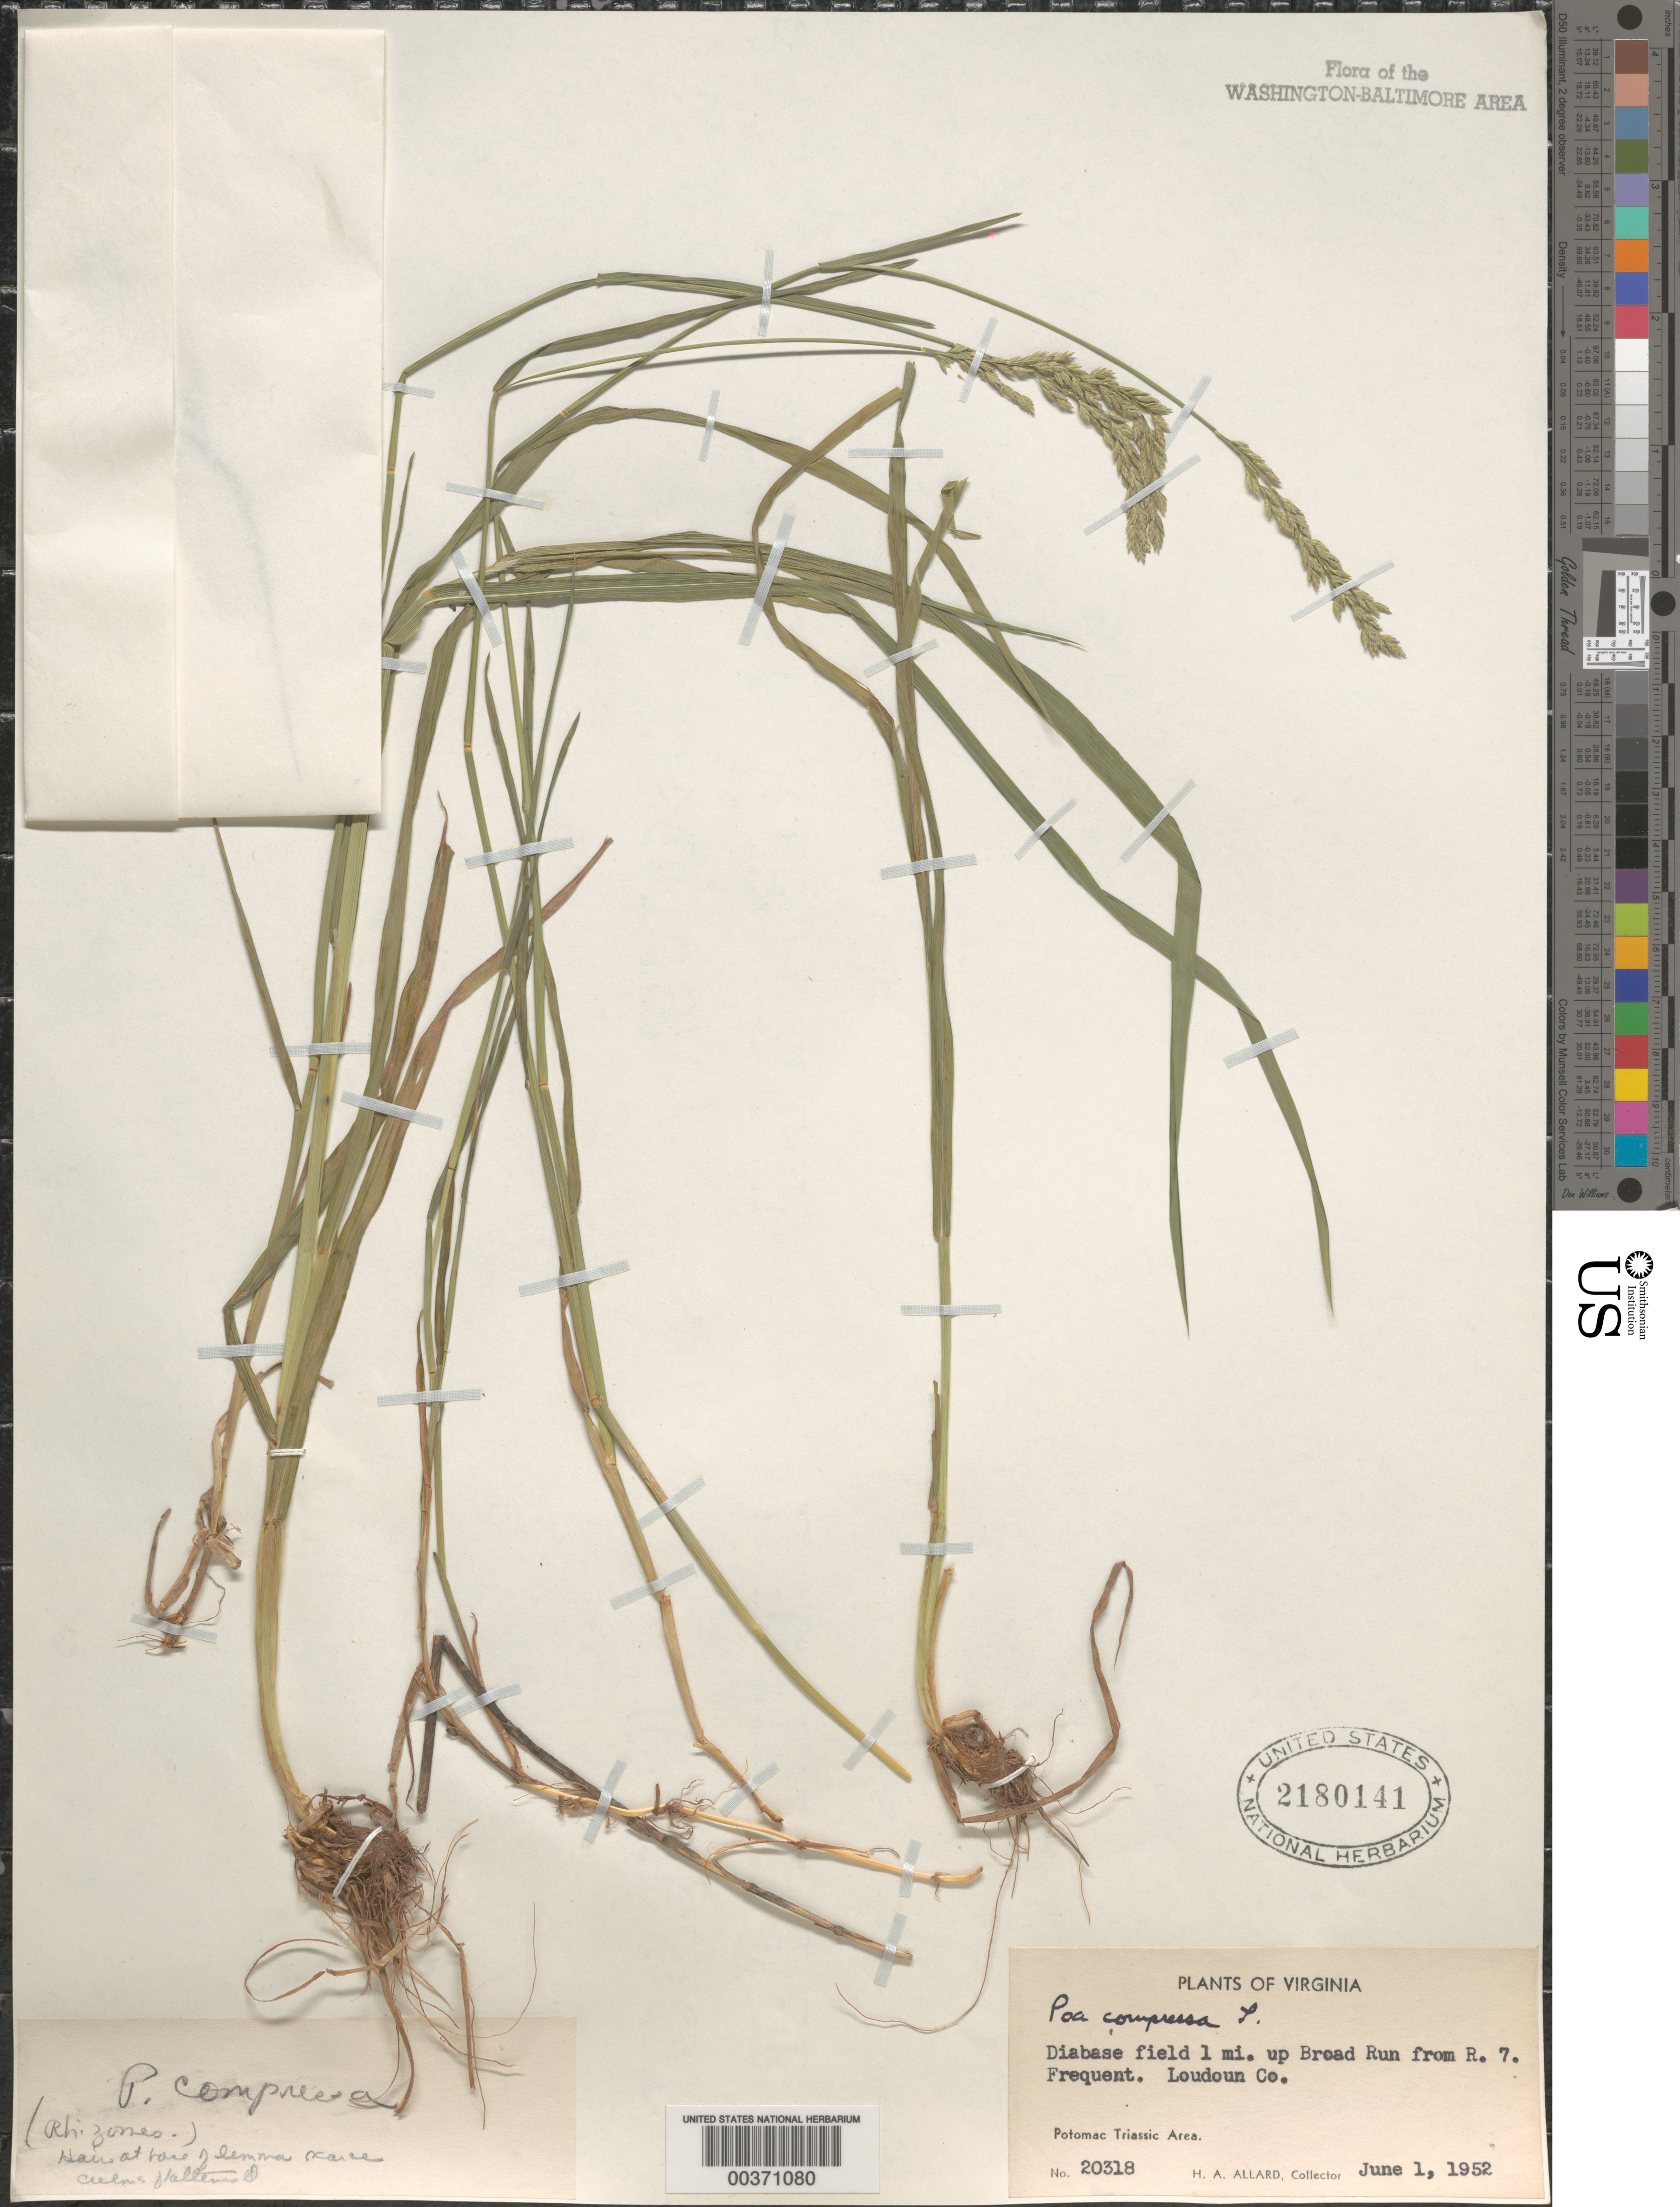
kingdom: Plantae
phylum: Tracheophyta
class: Liliopsida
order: Poales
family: Poaceae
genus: Poa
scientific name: Poa compressa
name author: L.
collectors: H. A. Allard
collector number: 20318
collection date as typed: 01 Jun 1952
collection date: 1952-06-01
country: United States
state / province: Virginia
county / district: Loudoun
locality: Upstream from Route 7 on Broad Run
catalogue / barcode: US 2180141